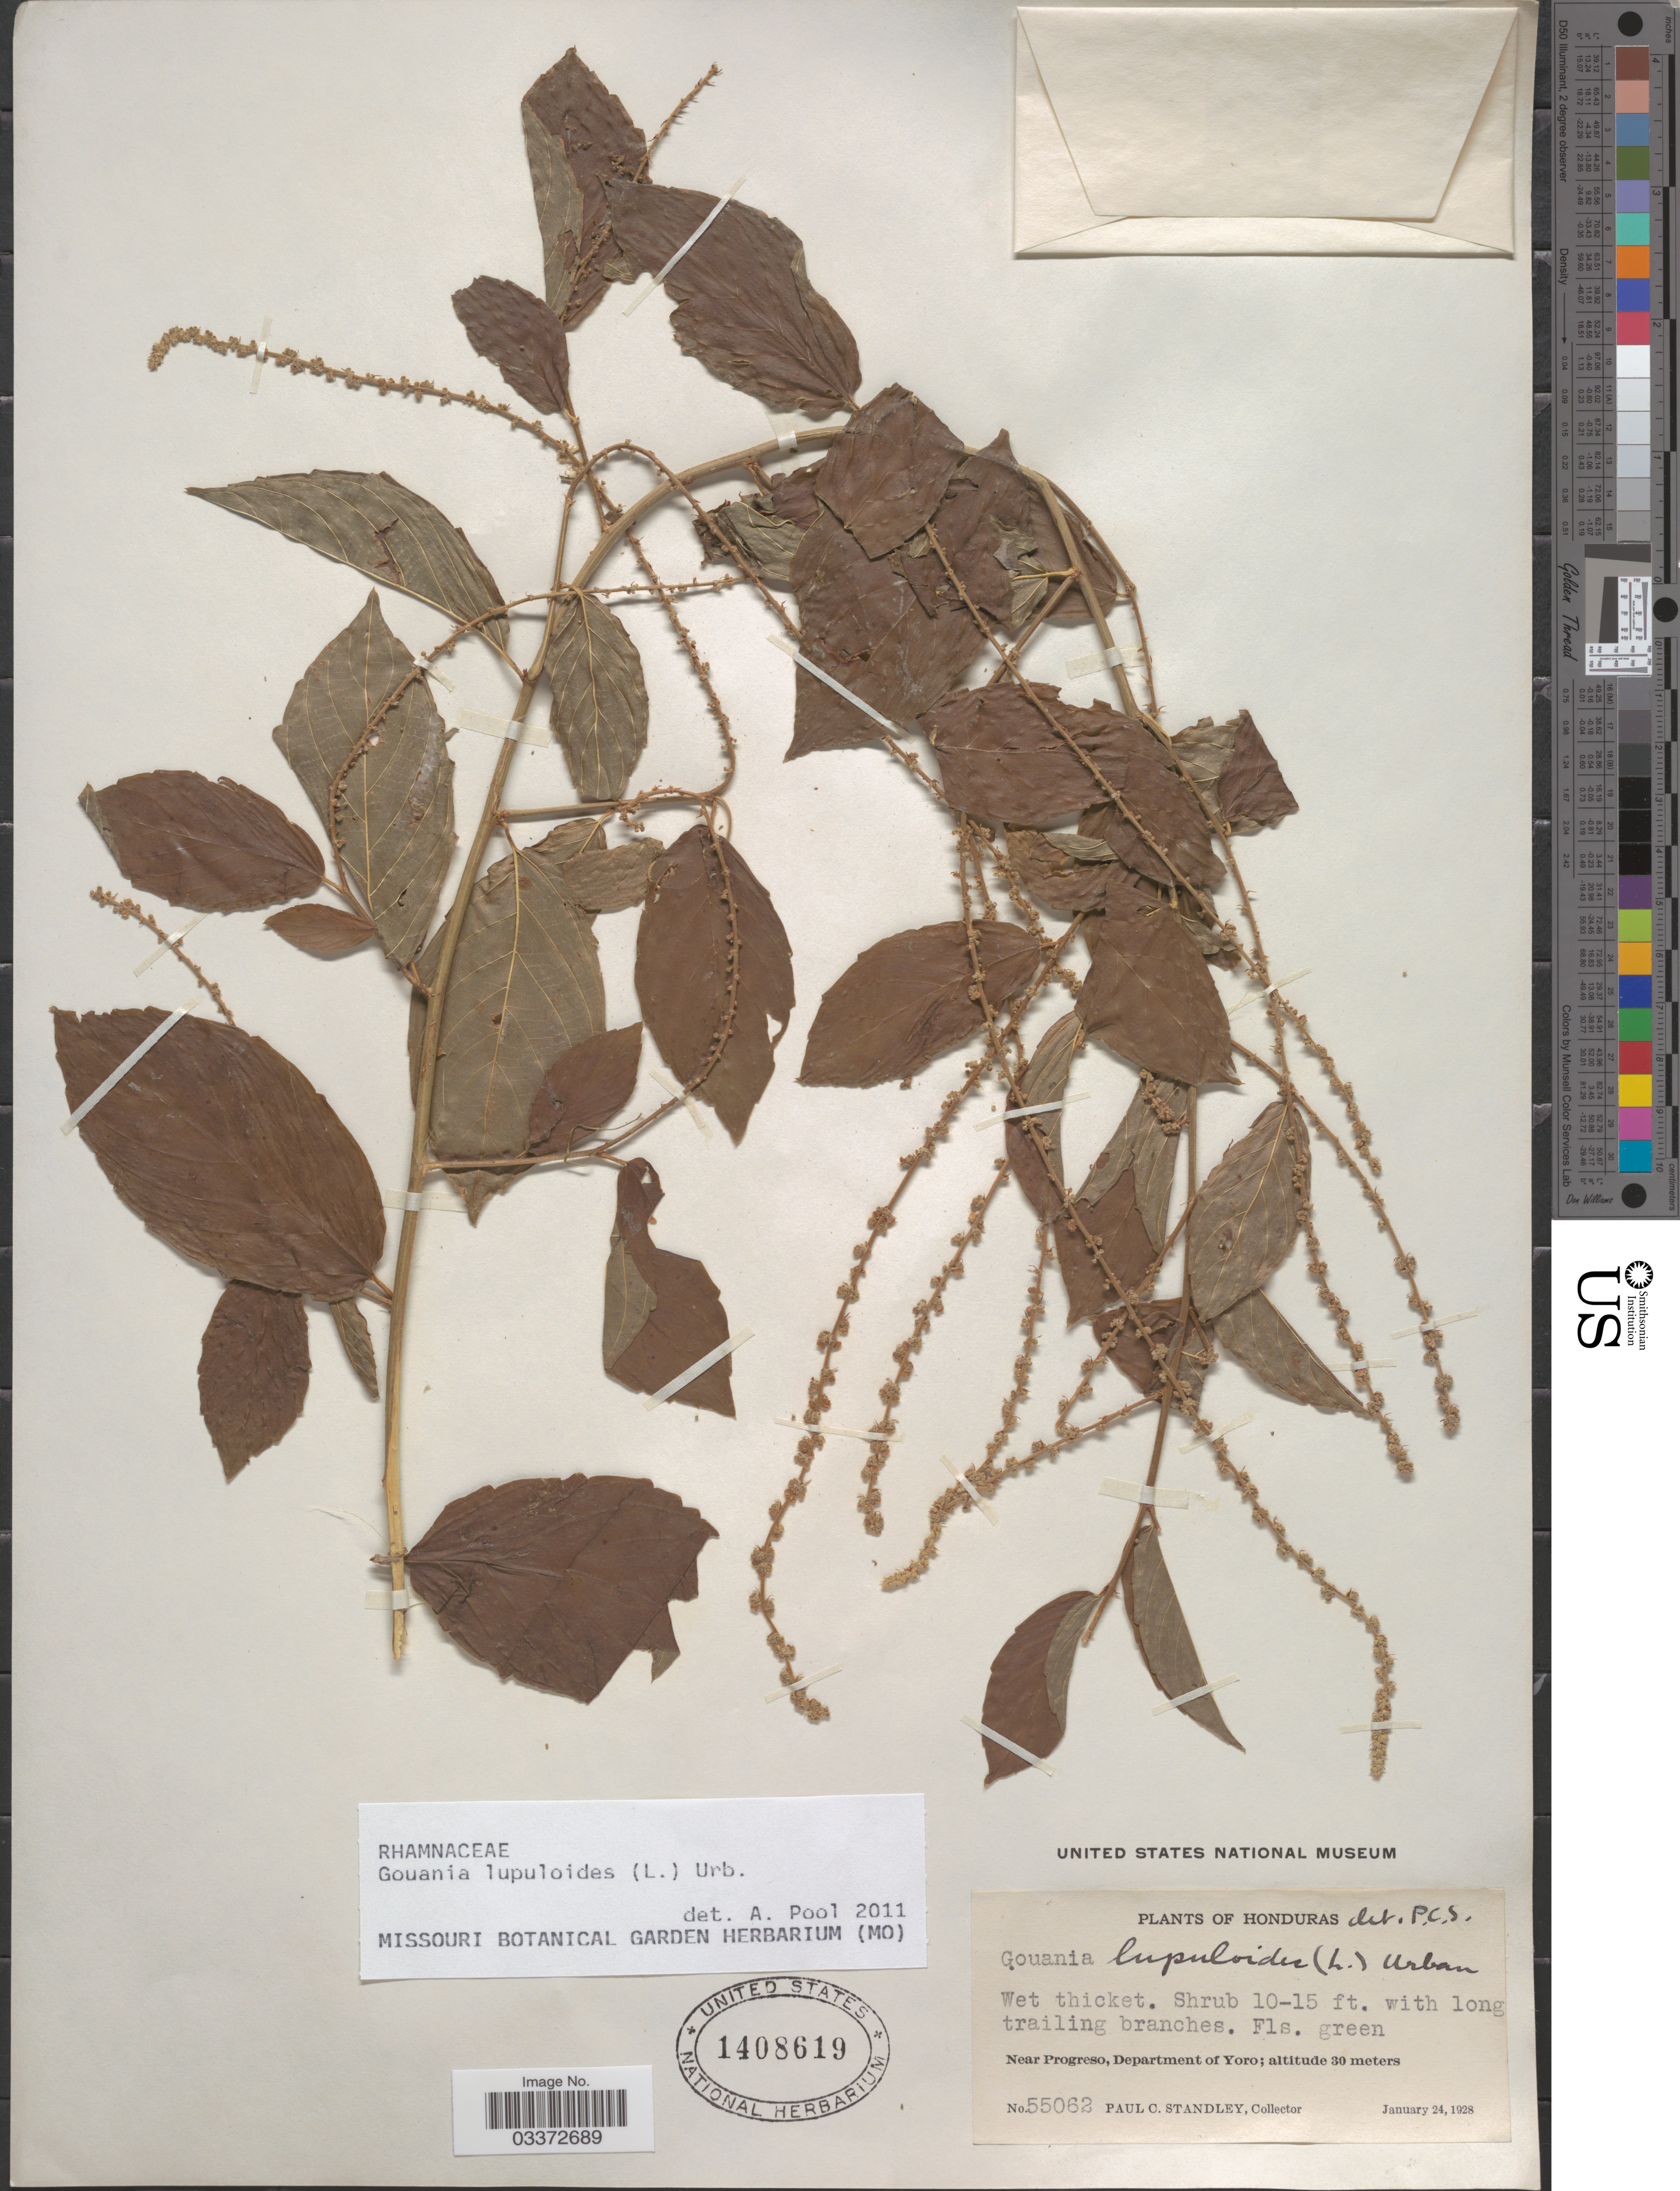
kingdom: Plantae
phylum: Tracheophyta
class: Magnoliopsida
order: Rosales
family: Rhamnaceae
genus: Gouania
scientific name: Gouania lupuloides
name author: (L.) Urb.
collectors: P. C. Standley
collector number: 55062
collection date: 1928-01-24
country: Honduras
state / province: Yoro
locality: Near Progreso, Department of Yoro.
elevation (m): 30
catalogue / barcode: US 1408619